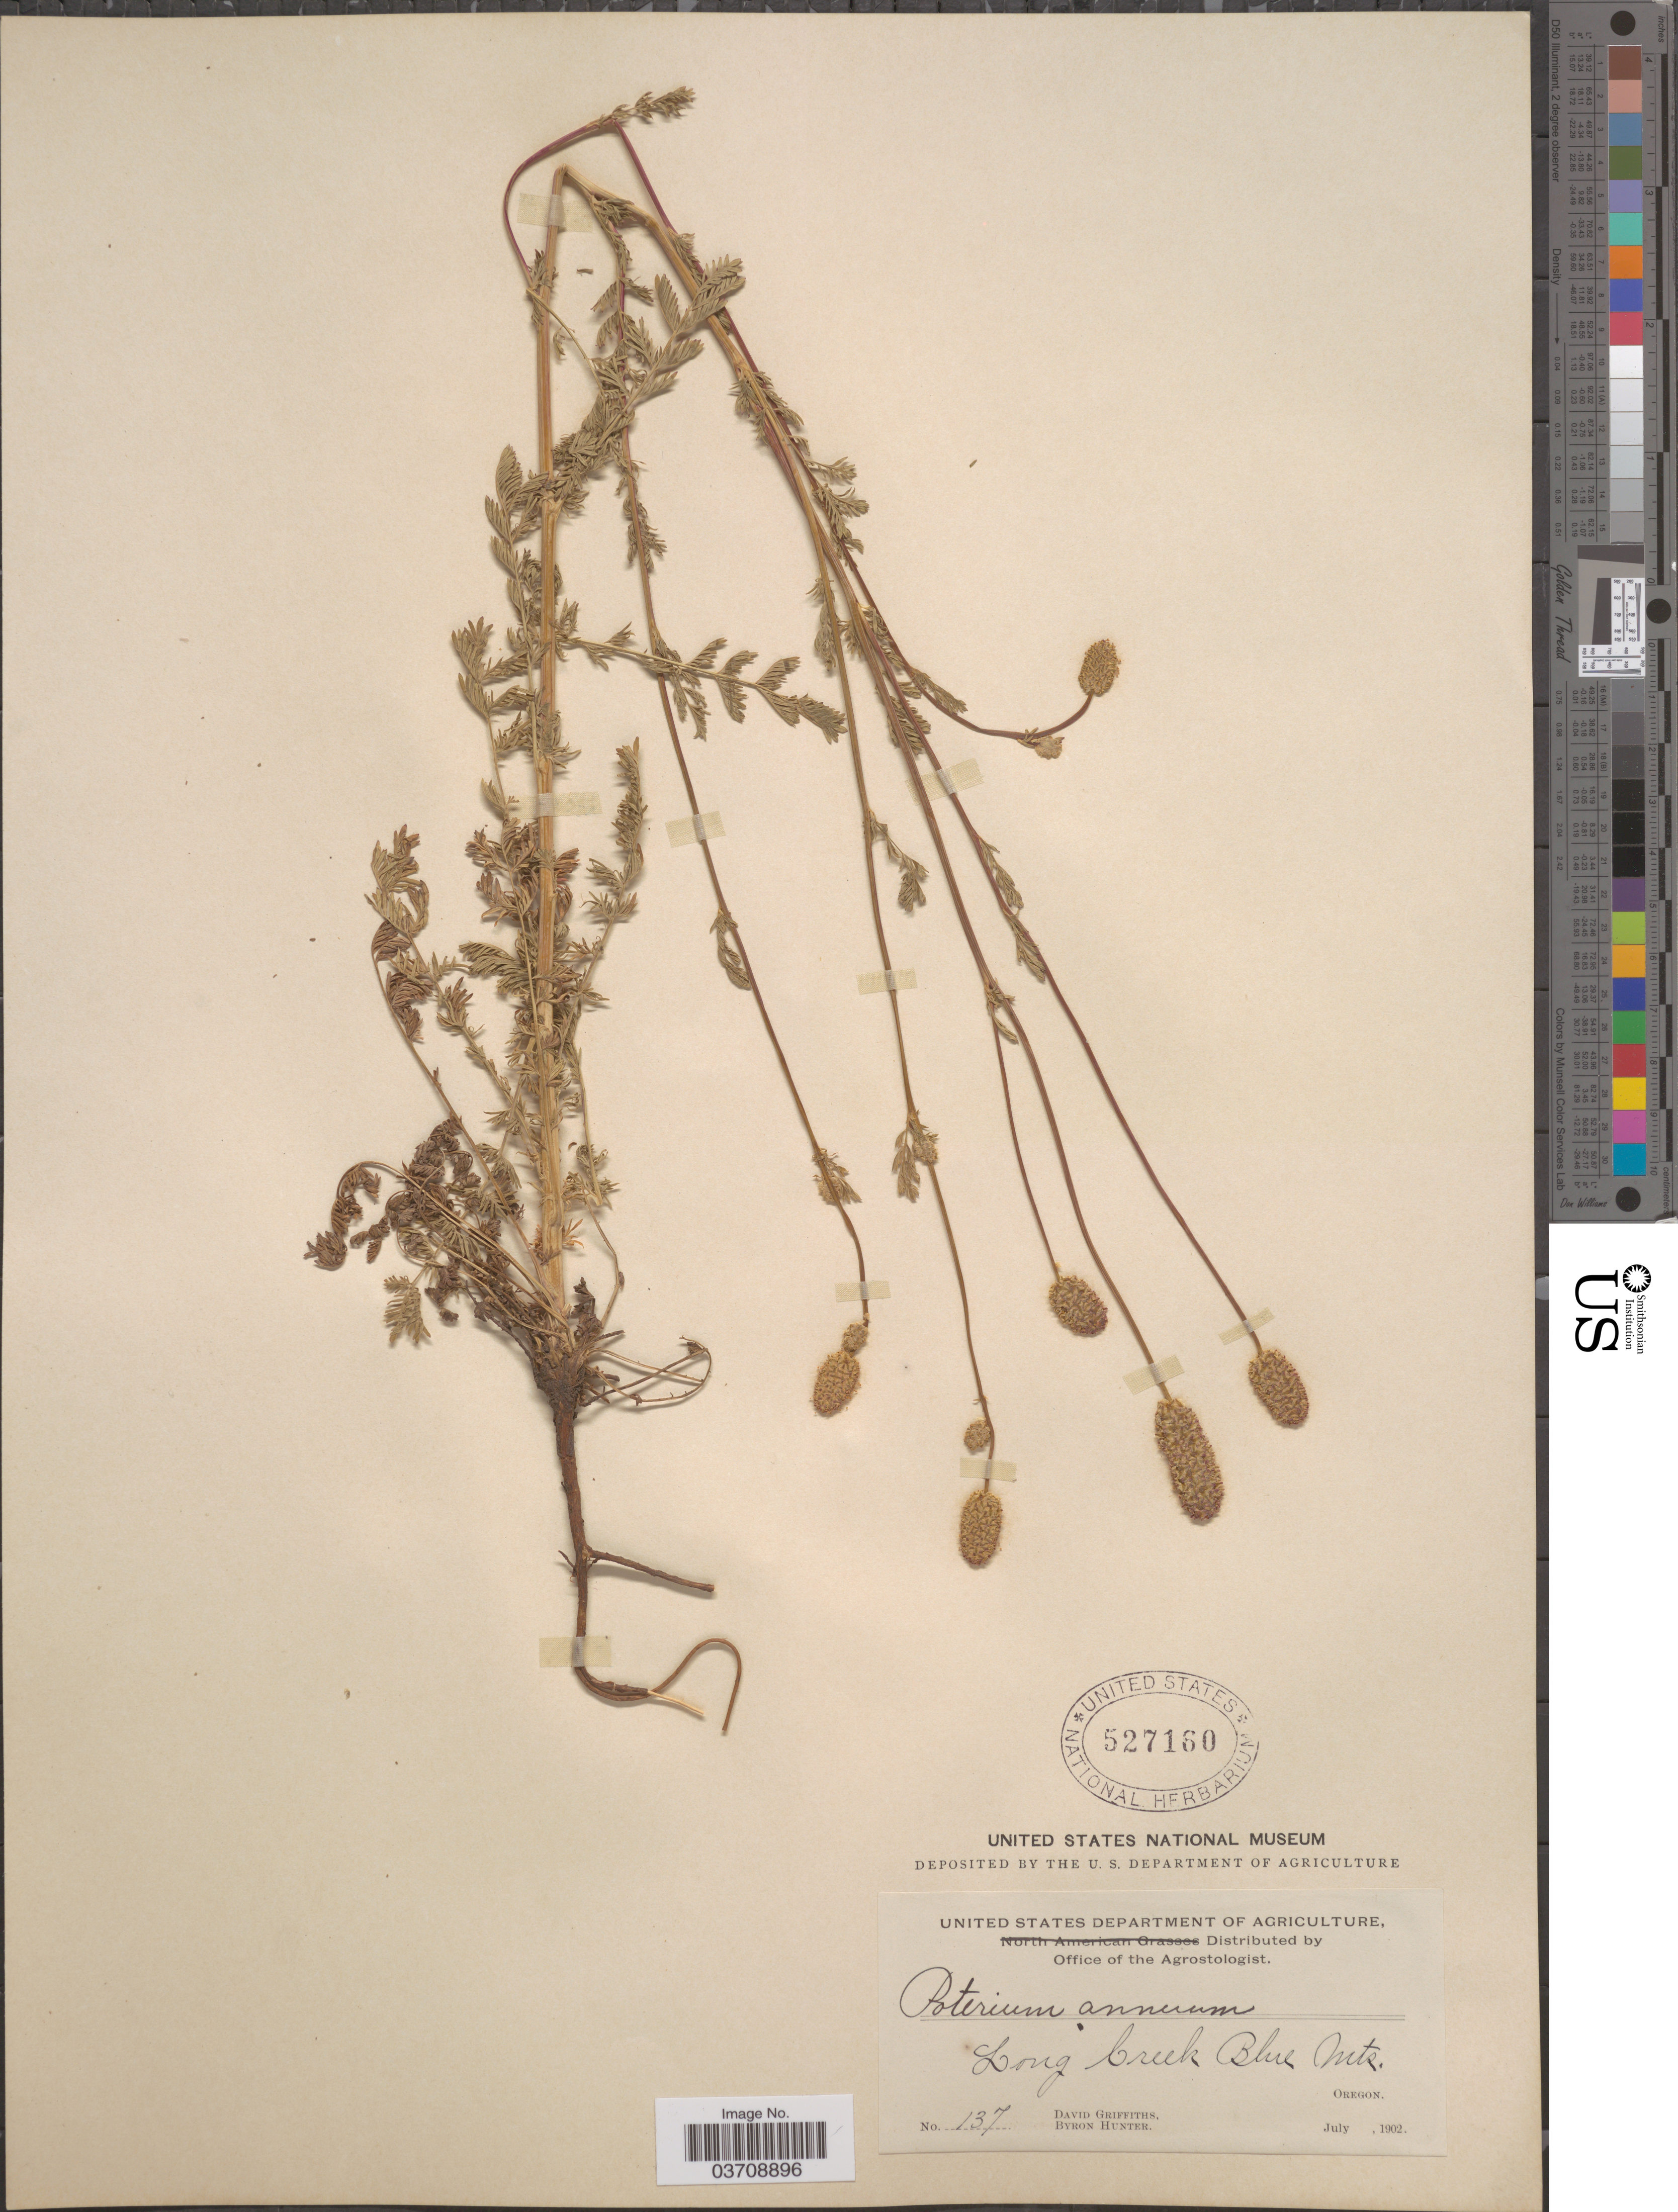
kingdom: Plantae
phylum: Tracheophyta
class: Magnoliopsida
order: Rosales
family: Rosaceae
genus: Sanguisorba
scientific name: Sanguisorba occidentalis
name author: Nutt.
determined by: Strong, Mark T., (BOT), Smithsonian Institution - National Museum of Natural History (UNITED STATES)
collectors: D. Griffiths & B. Hunter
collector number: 137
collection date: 1902-07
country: United States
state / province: Oregon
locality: Long Creek Blue Mts.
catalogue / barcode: US 527160